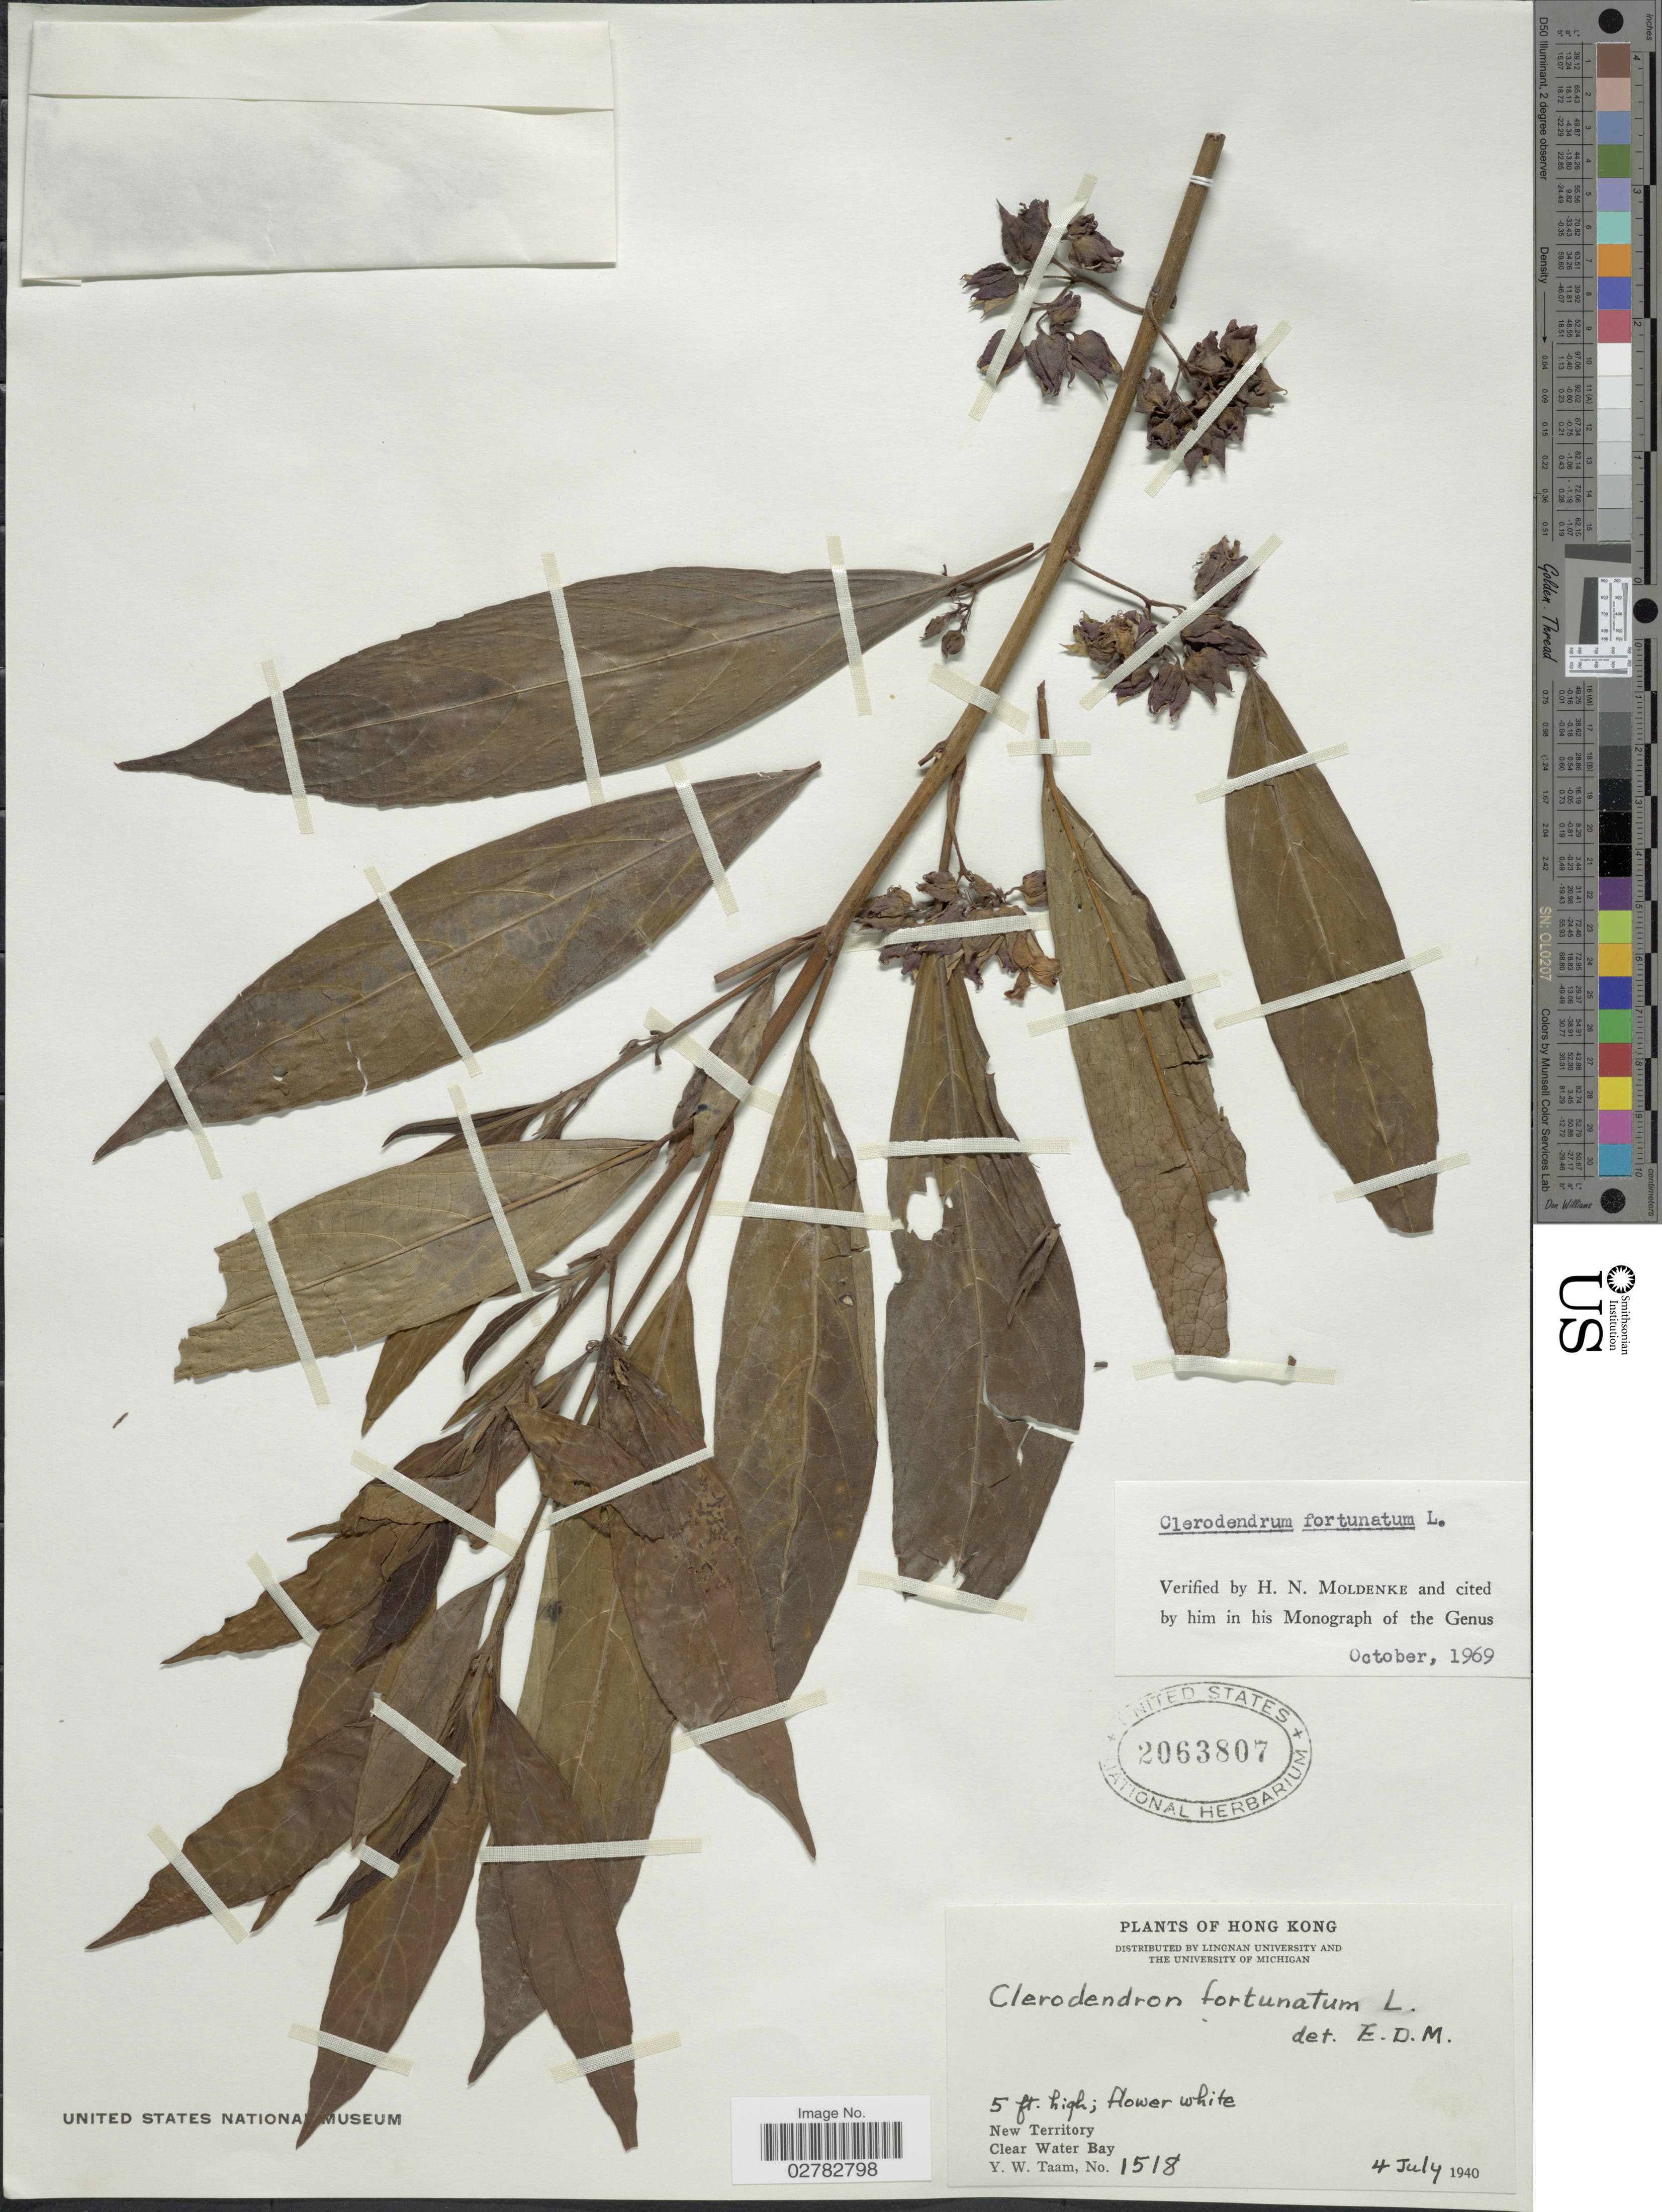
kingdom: Plantae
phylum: Tracheophyta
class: Magnoliopsida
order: Lamiales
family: Lamiaceae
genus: Clerodendrum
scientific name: Clerodendrum fortunatum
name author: L.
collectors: Y. W. Taam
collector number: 1518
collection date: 1940-07-04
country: China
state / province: Hong Kong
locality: New Territory. Clear Water Bay.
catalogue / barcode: US 2063807